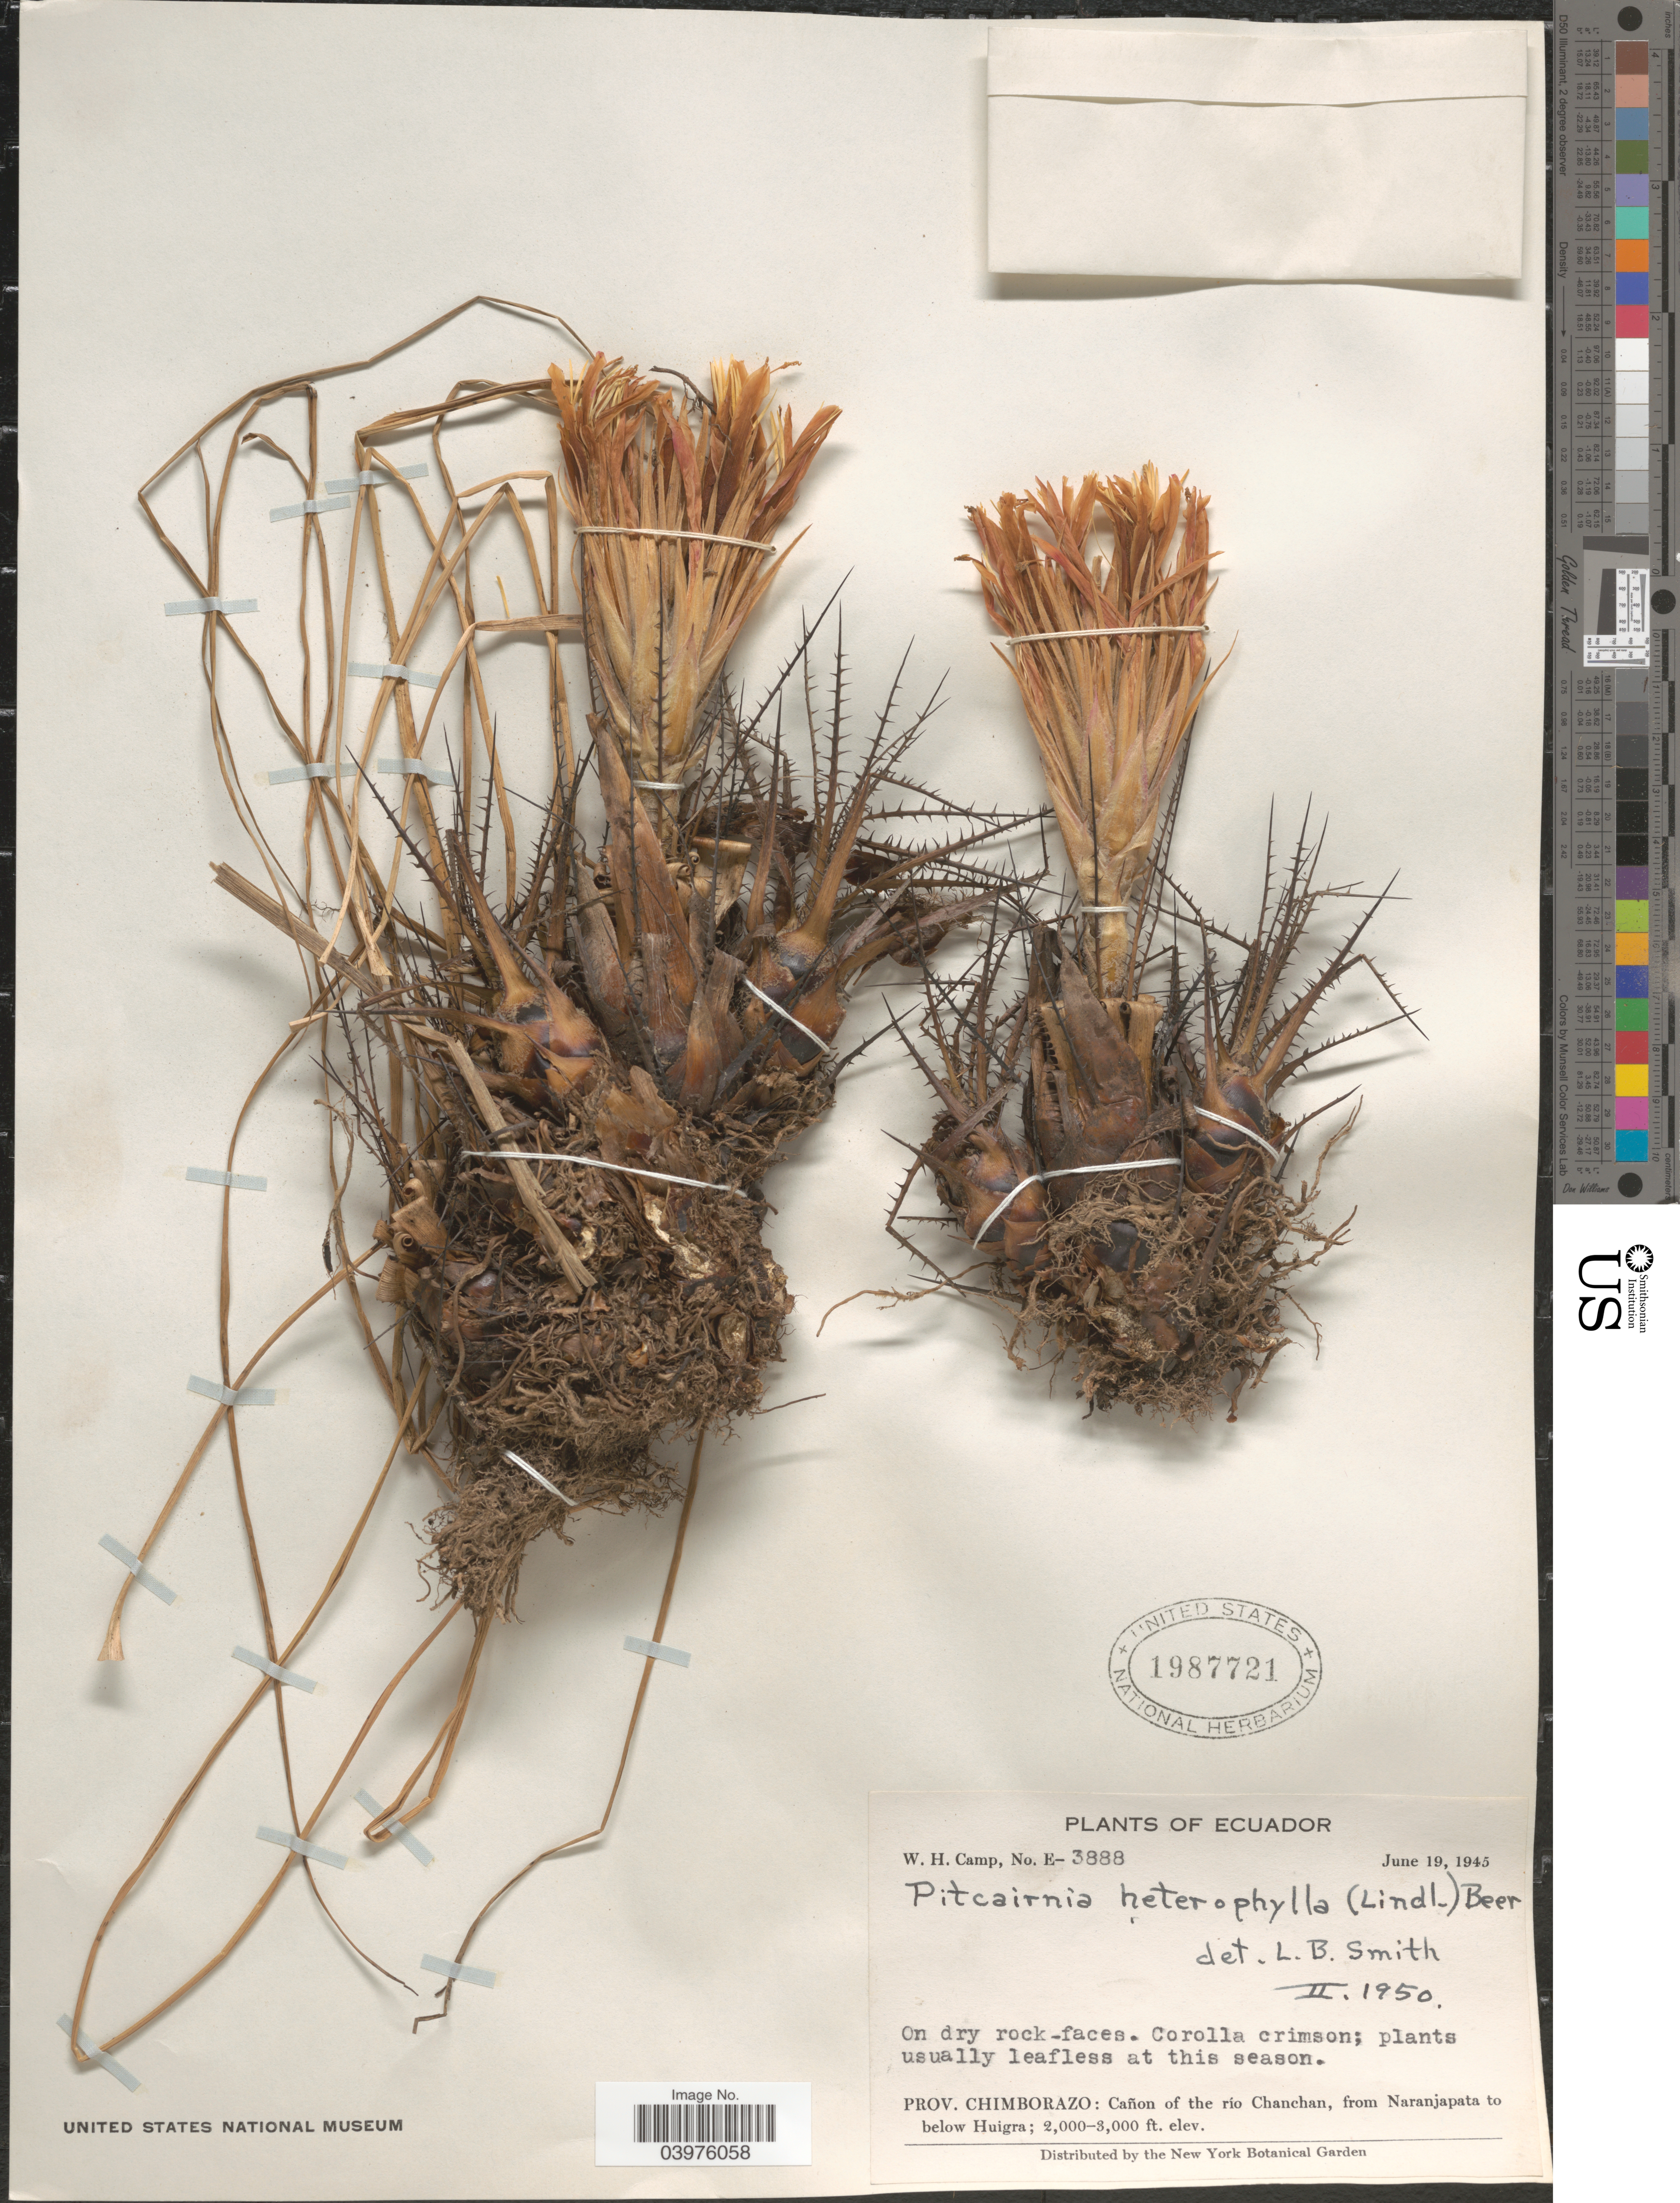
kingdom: Plantae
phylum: Tracheophyta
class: Liliopsida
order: Poales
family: Bromeliaceae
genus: Pitcairnia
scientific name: Pitcairnia heterophylla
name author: (Lindl.) Beer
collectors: W. H. Camp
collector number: E-3888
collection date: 1945-06-19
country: Ecuador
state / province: Chimborazo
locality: Cañon of the río Chanchan, from Naranjapata to below Huigra.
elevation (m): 610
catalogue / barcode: US 1987721